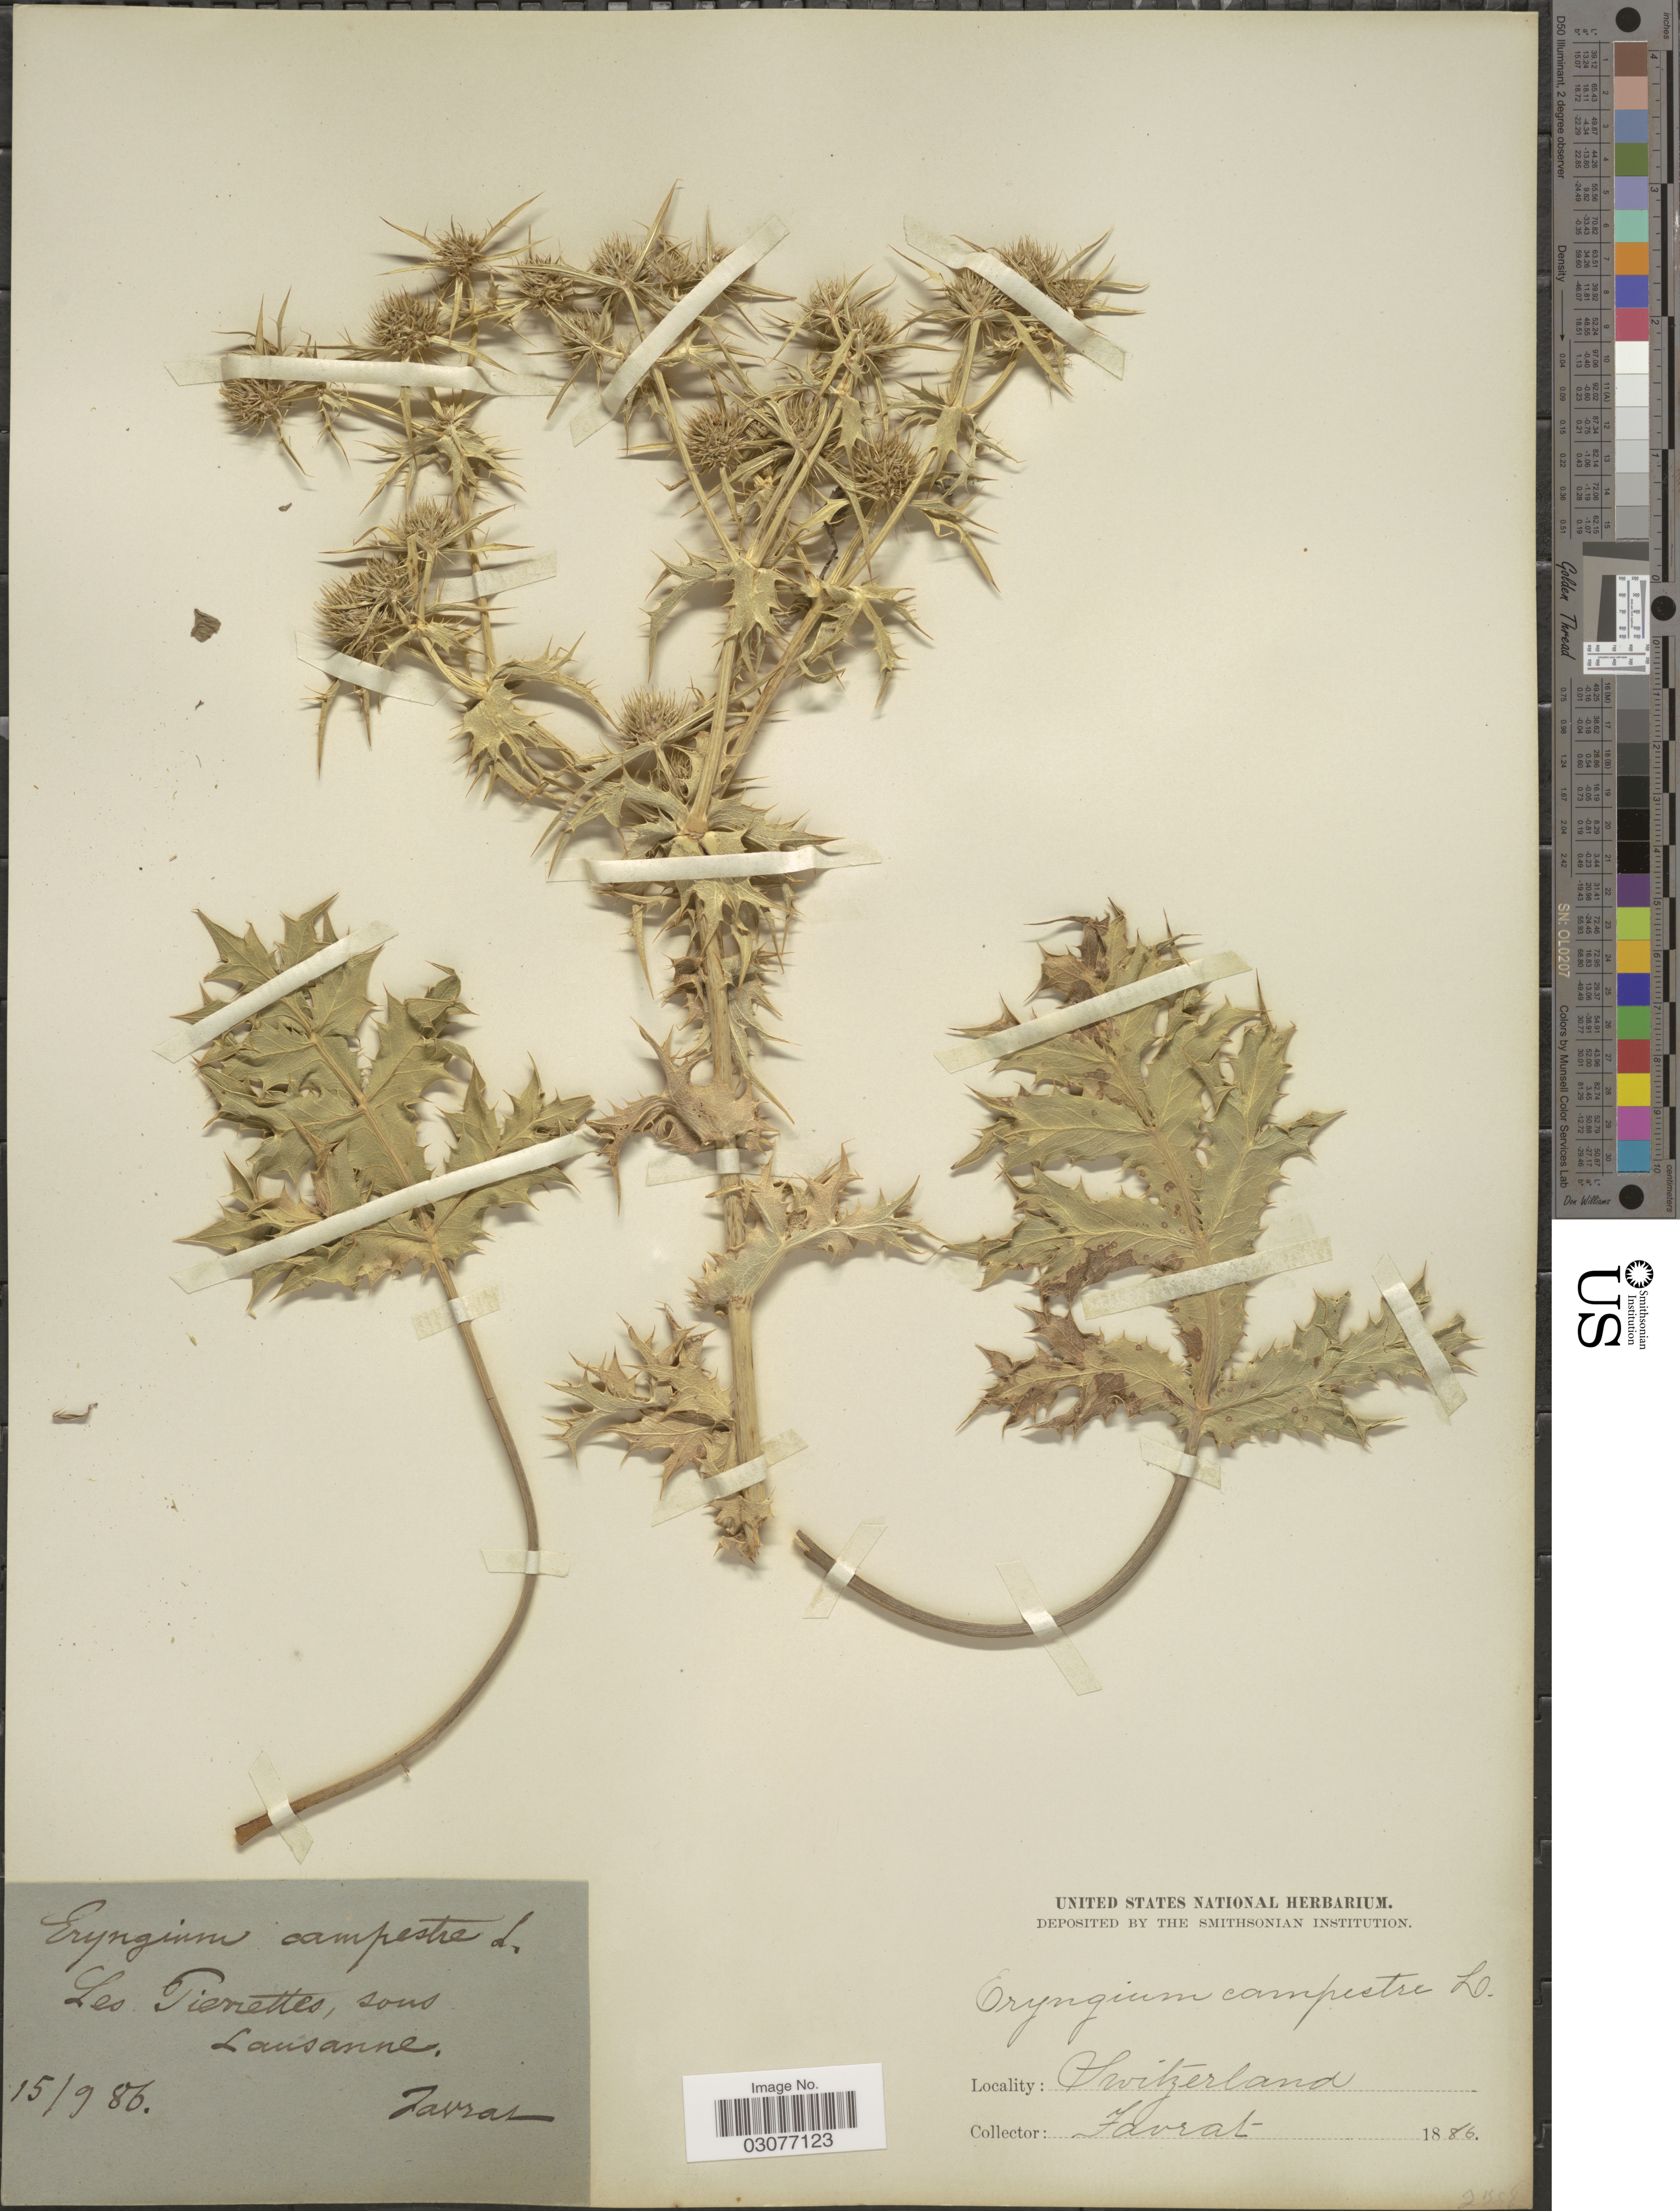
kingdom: Plantae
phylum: Tracheophyta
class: Magnoliopsida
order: Apiales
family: Apiaceae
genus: Eryngium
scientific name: Eryngium campestre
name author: L.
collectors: L. Favrat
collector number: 2388*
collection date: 1886-09-15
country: Switzerland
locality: Les Pierrettes, sous Lausanne.